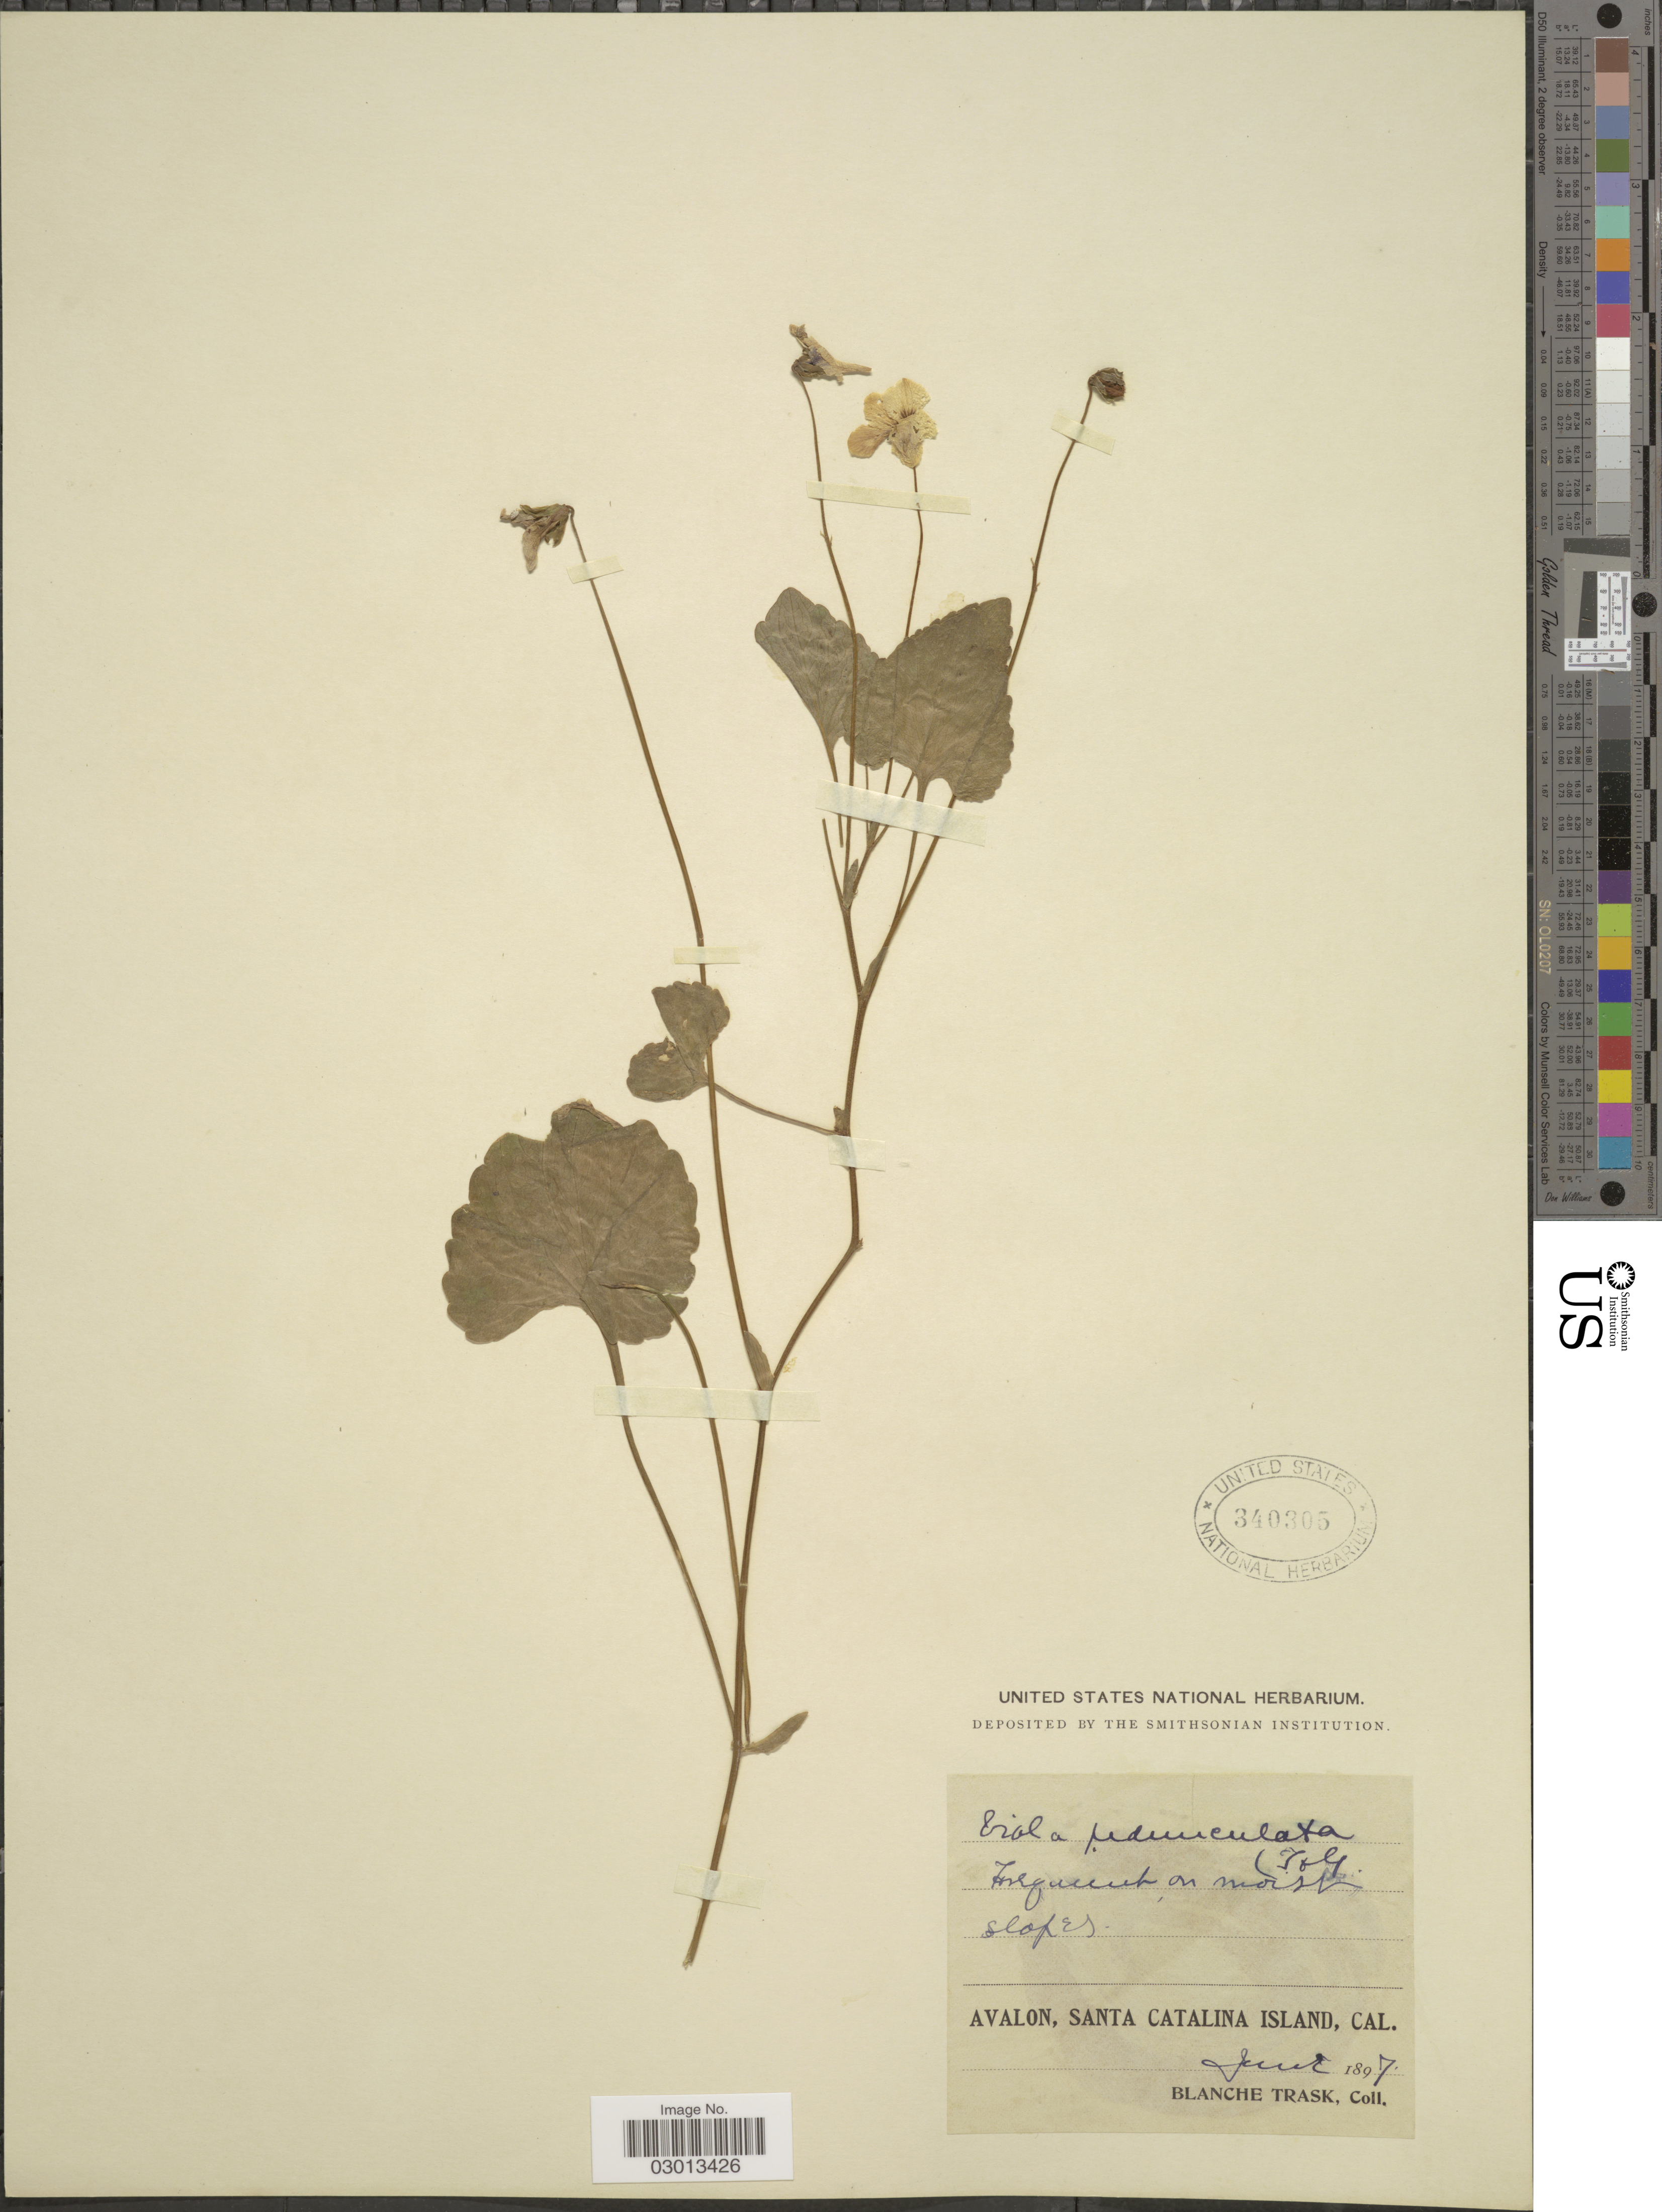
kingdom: Plantae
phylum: Tracheophyta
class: Magnoliopsida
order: Malpighiales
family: Violaceae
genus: Viola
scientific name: Viola pedunculata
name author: Torr. & A. Gray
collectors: B. Trask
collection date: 1897-06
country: United States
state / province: California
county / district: Los Angeles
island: Santa Catalina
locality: Avalon, Santa Catalina Island.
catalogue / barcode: US 340305